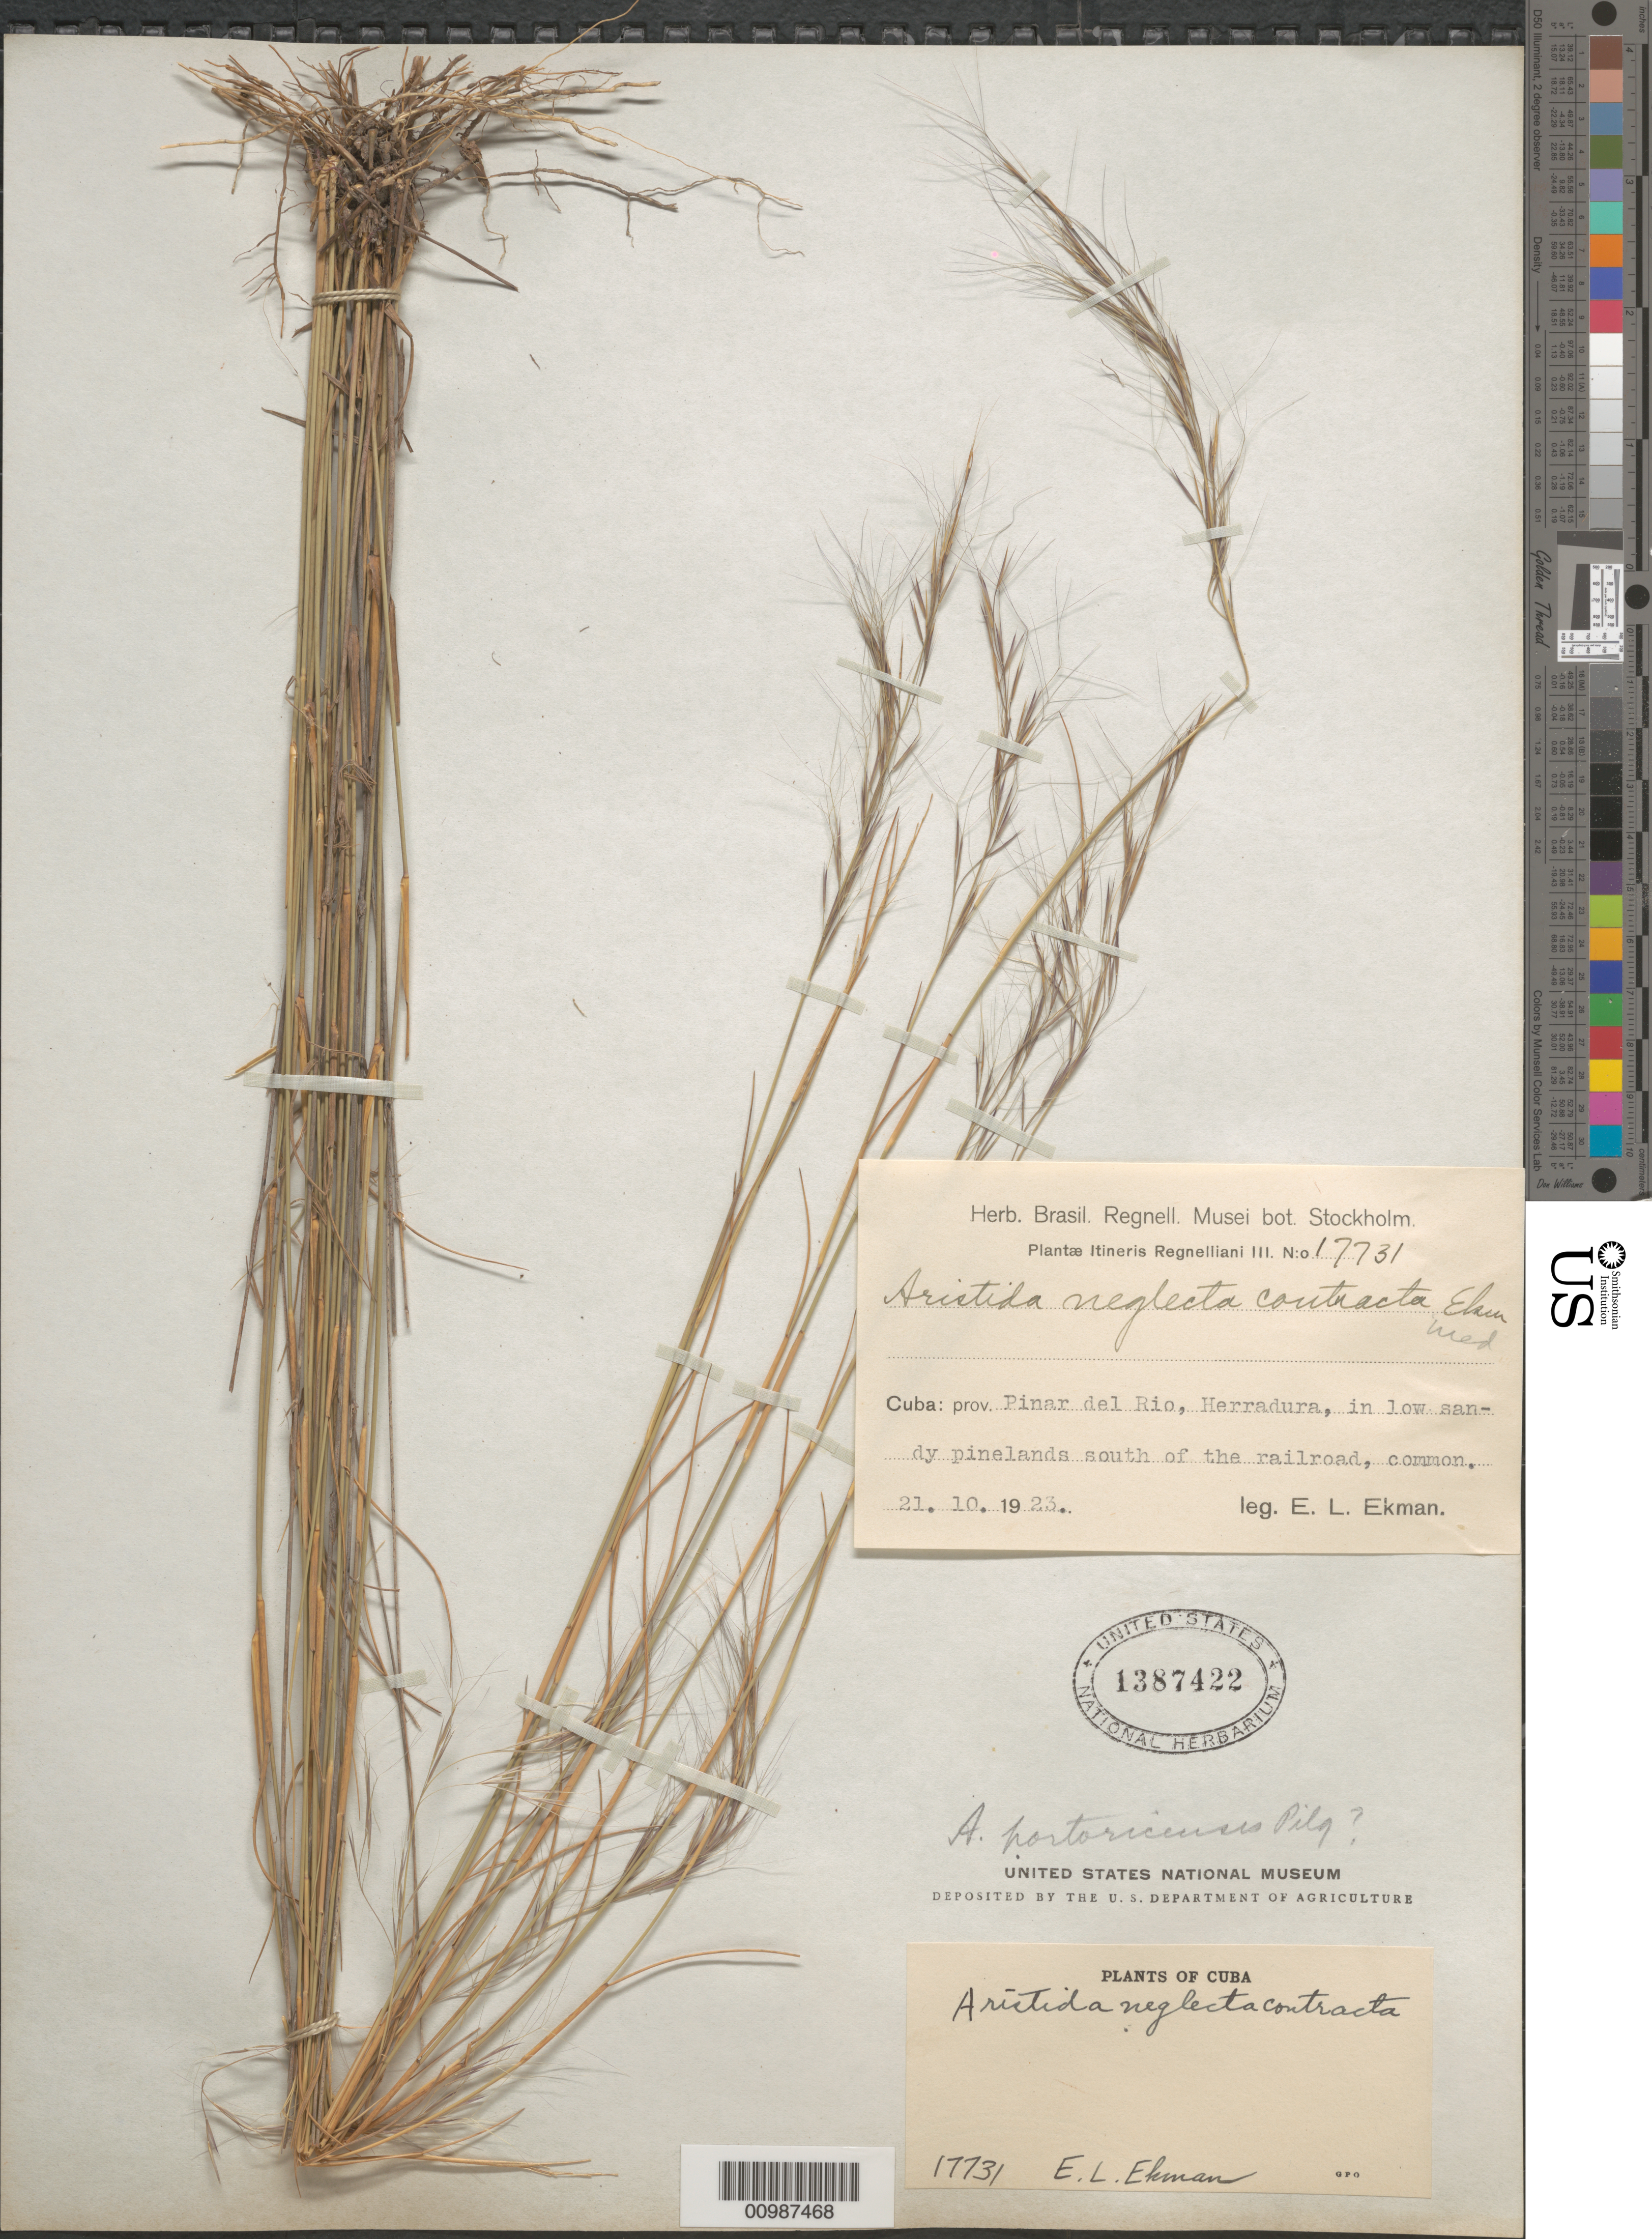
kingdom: Plantae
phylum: Tracheophyta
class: Liliopsida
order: Poales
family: Poaceae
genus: Aristida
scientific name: Aristida neglecta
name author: León ex Hitchc.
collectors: E. L. Ekman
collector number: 17731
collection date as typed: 21 Oct 1923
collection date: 1923-10-21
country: Cuba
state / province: Pinar del Rio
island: Cuba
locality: Herradura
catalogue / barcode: US 1387422